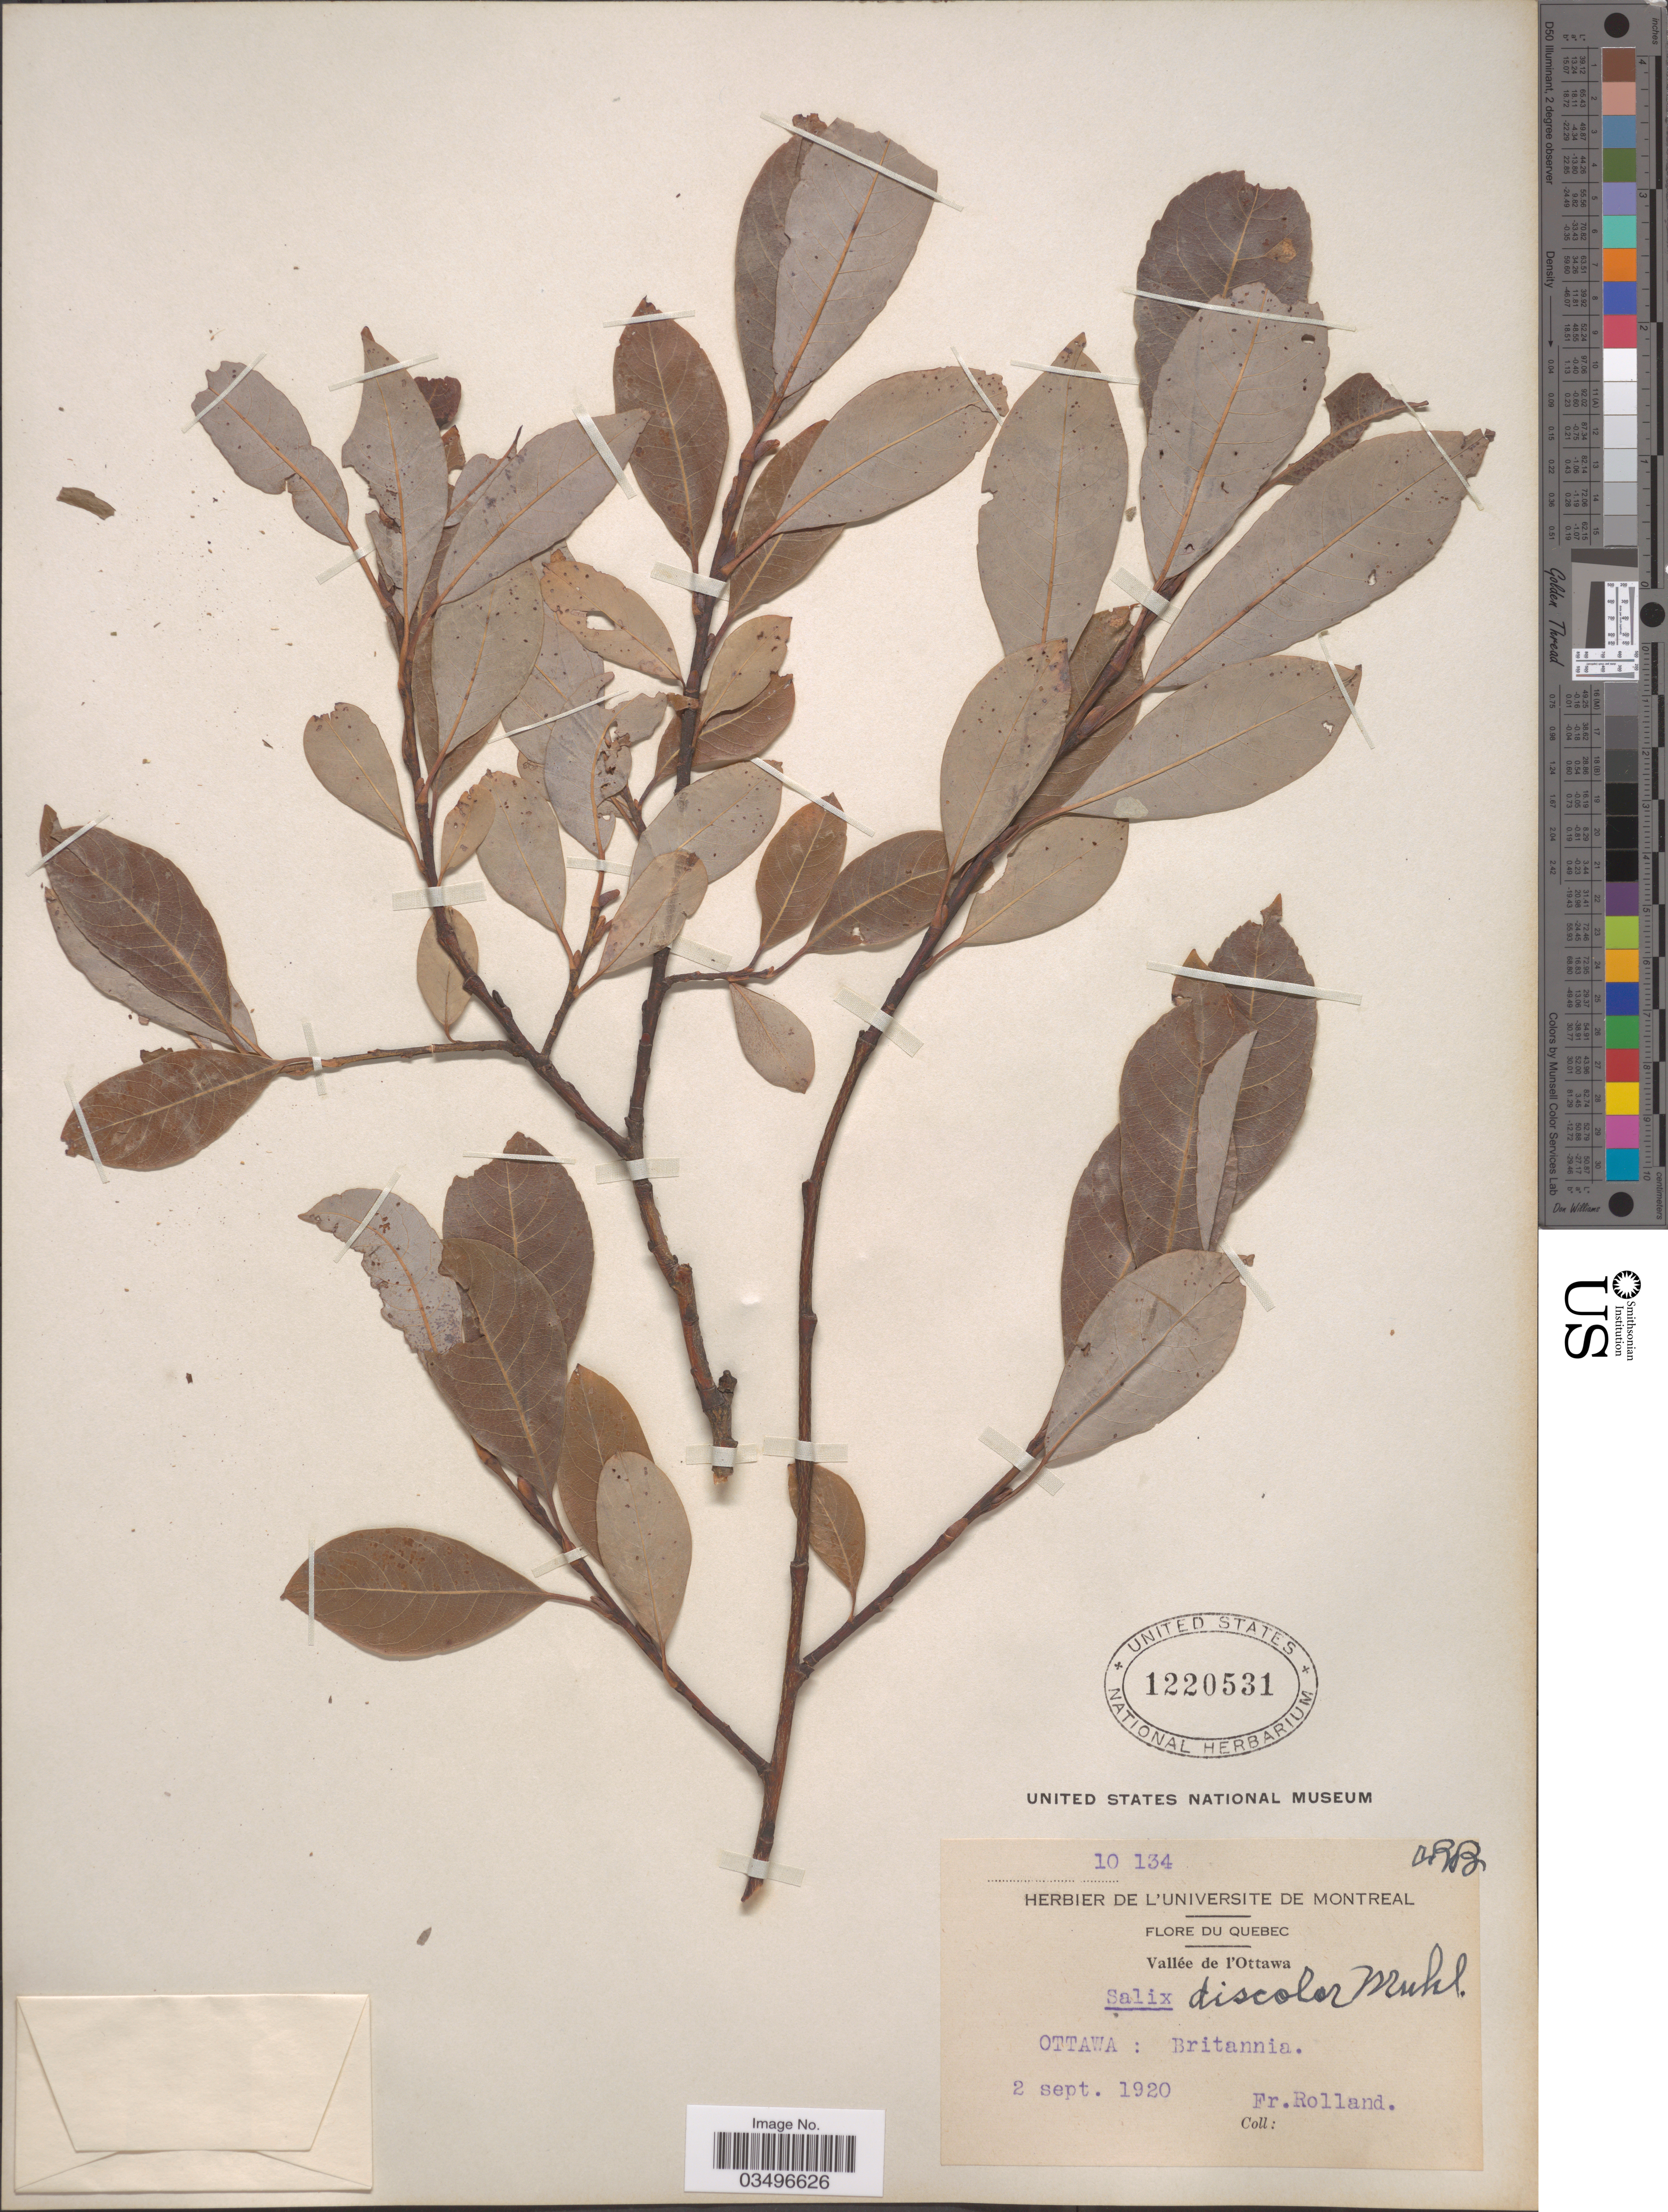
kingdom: Plantae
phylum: Tracheophyta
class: Magnoliopsida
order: Malpighiales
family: Salicaceae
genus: Salix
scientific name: Salix discolor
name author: Muhl.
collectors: F. Rolland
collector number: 10134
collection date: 1920-09-02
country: Canada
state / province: Quebec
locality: Vallée de l'Ottawa. Britannia.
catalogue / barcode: US 1220531